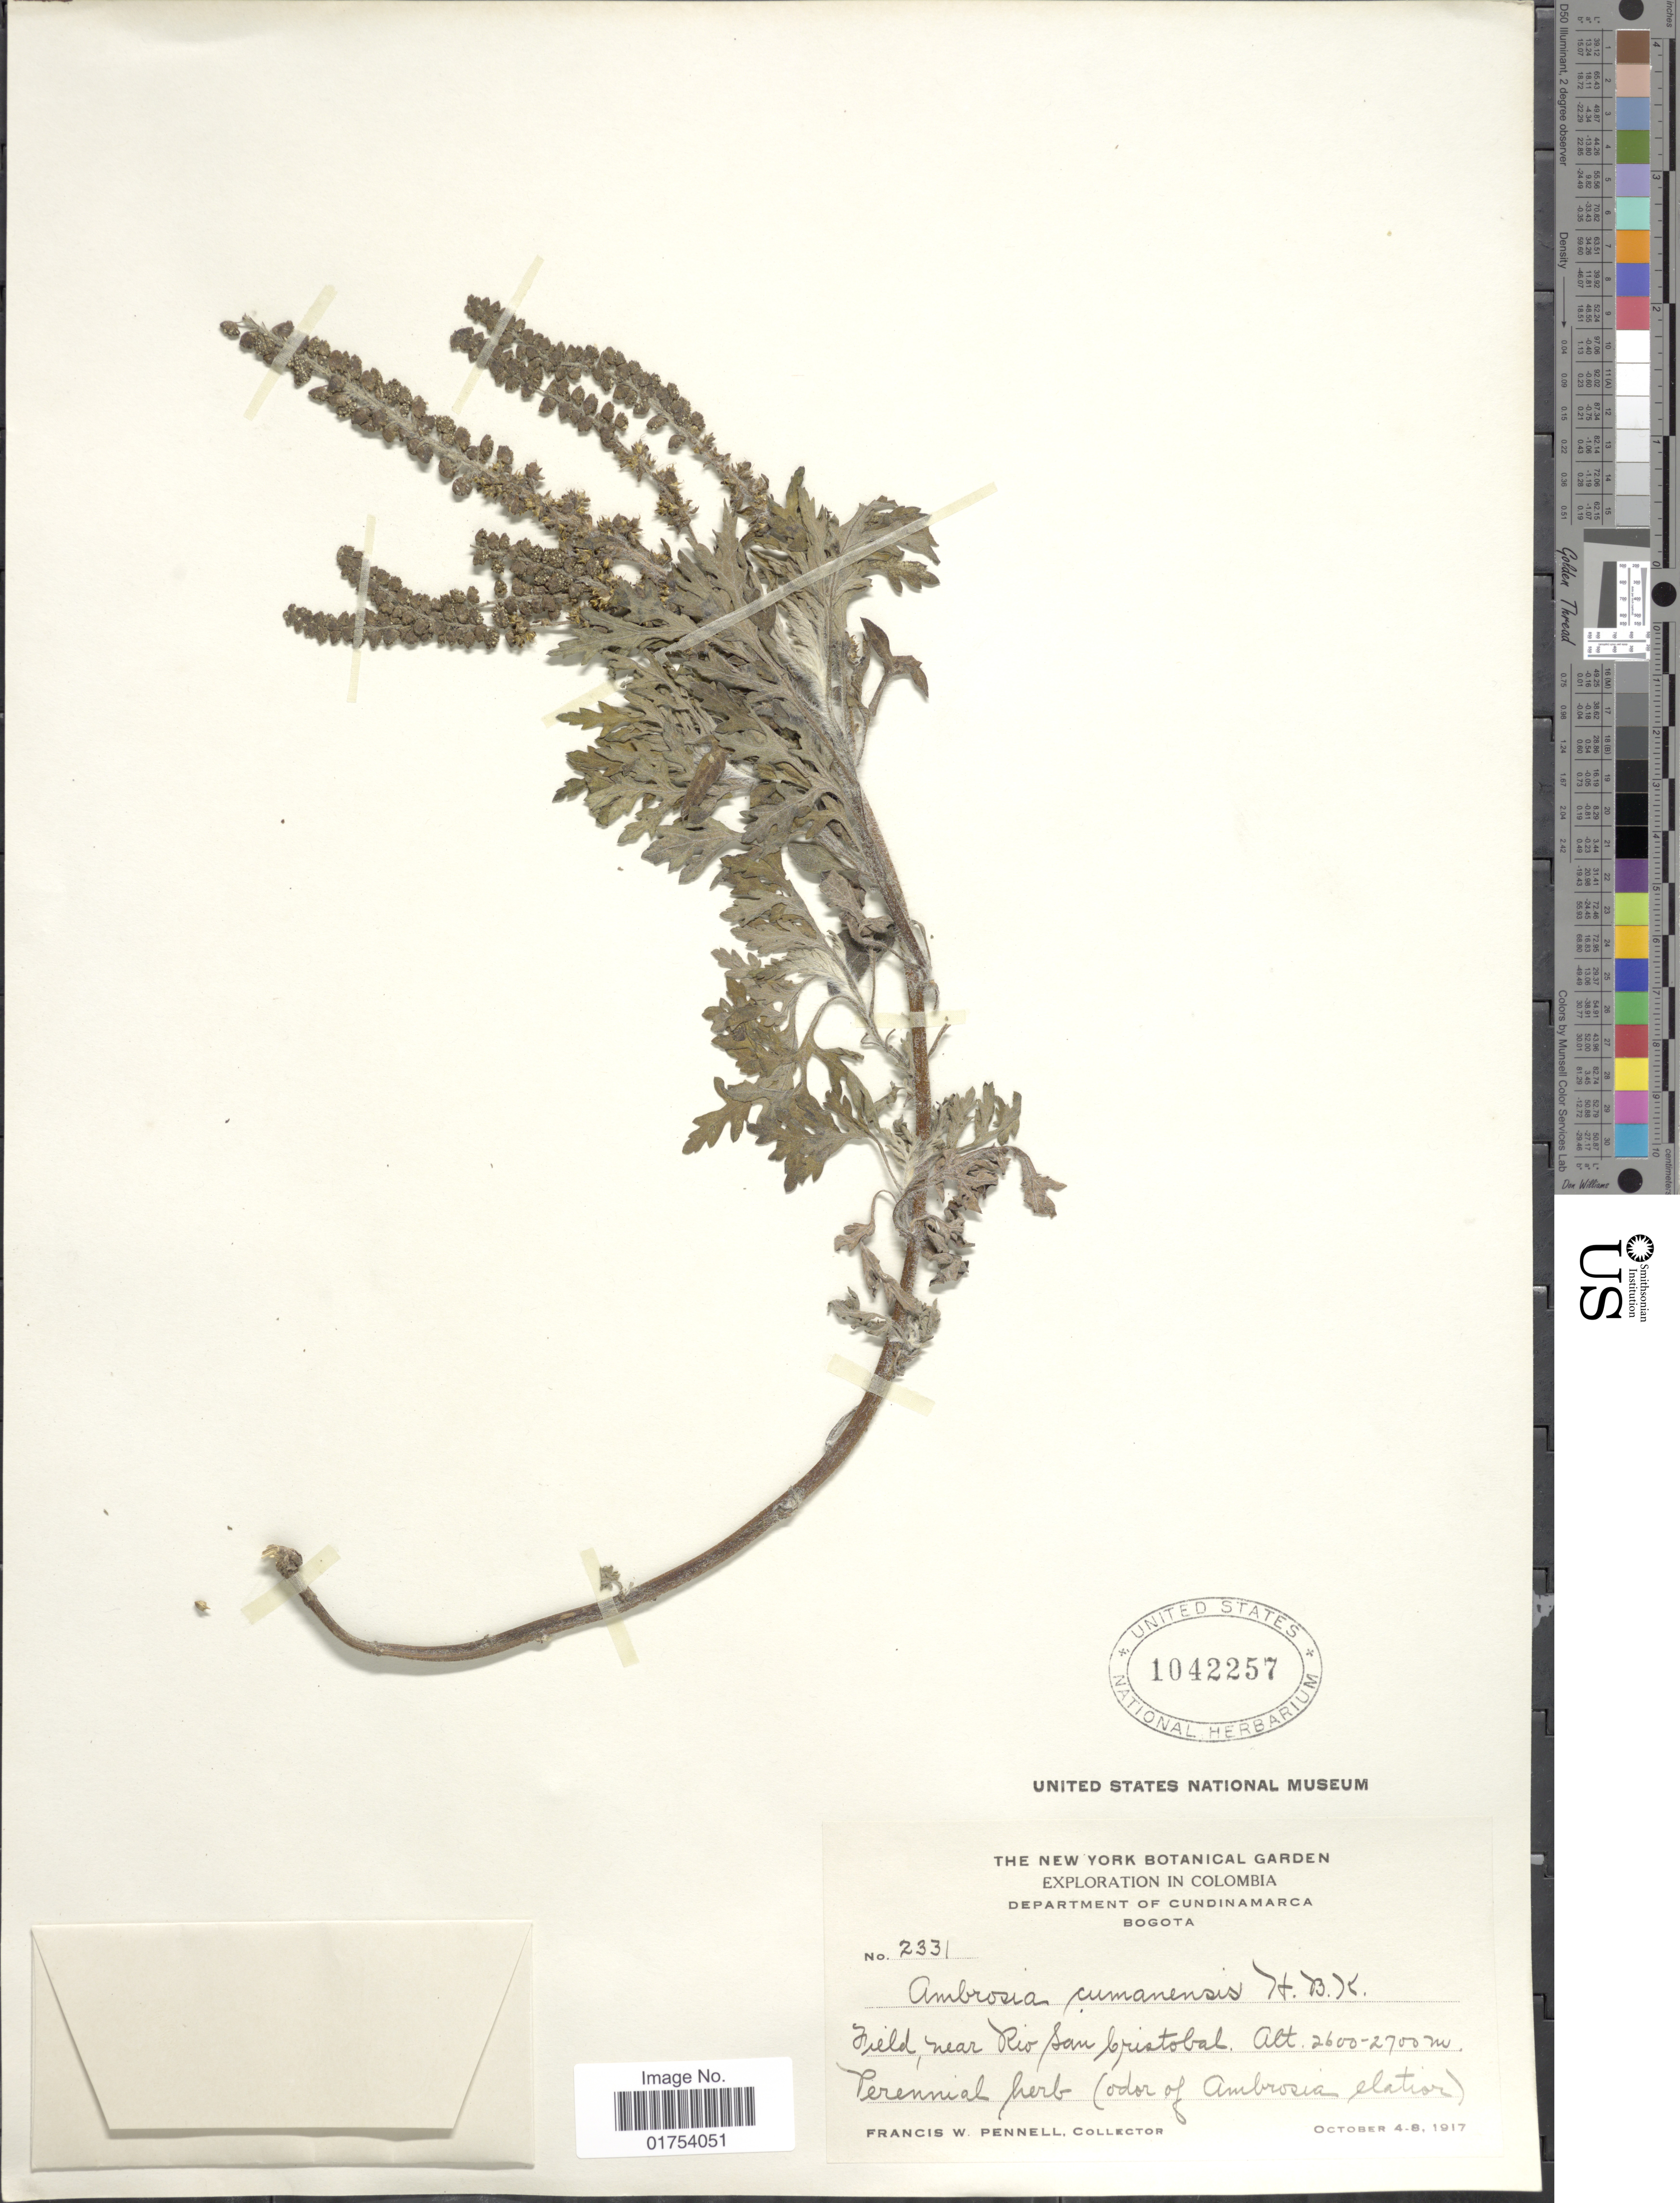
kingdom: Plantae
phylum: Tracheophyta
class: Magnoliopsida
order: Asterales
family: Asteraceae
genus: Ambrosia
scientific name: Ambrosia peruviana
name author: Willd.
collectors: F. W. Pennell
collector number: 2331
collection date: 1917-10-04/1917-10-08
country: Colombia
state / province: Cundinamarca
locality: Bogota, Field, near Rio San Cristobal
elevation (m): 2600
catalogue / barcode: US 1042257